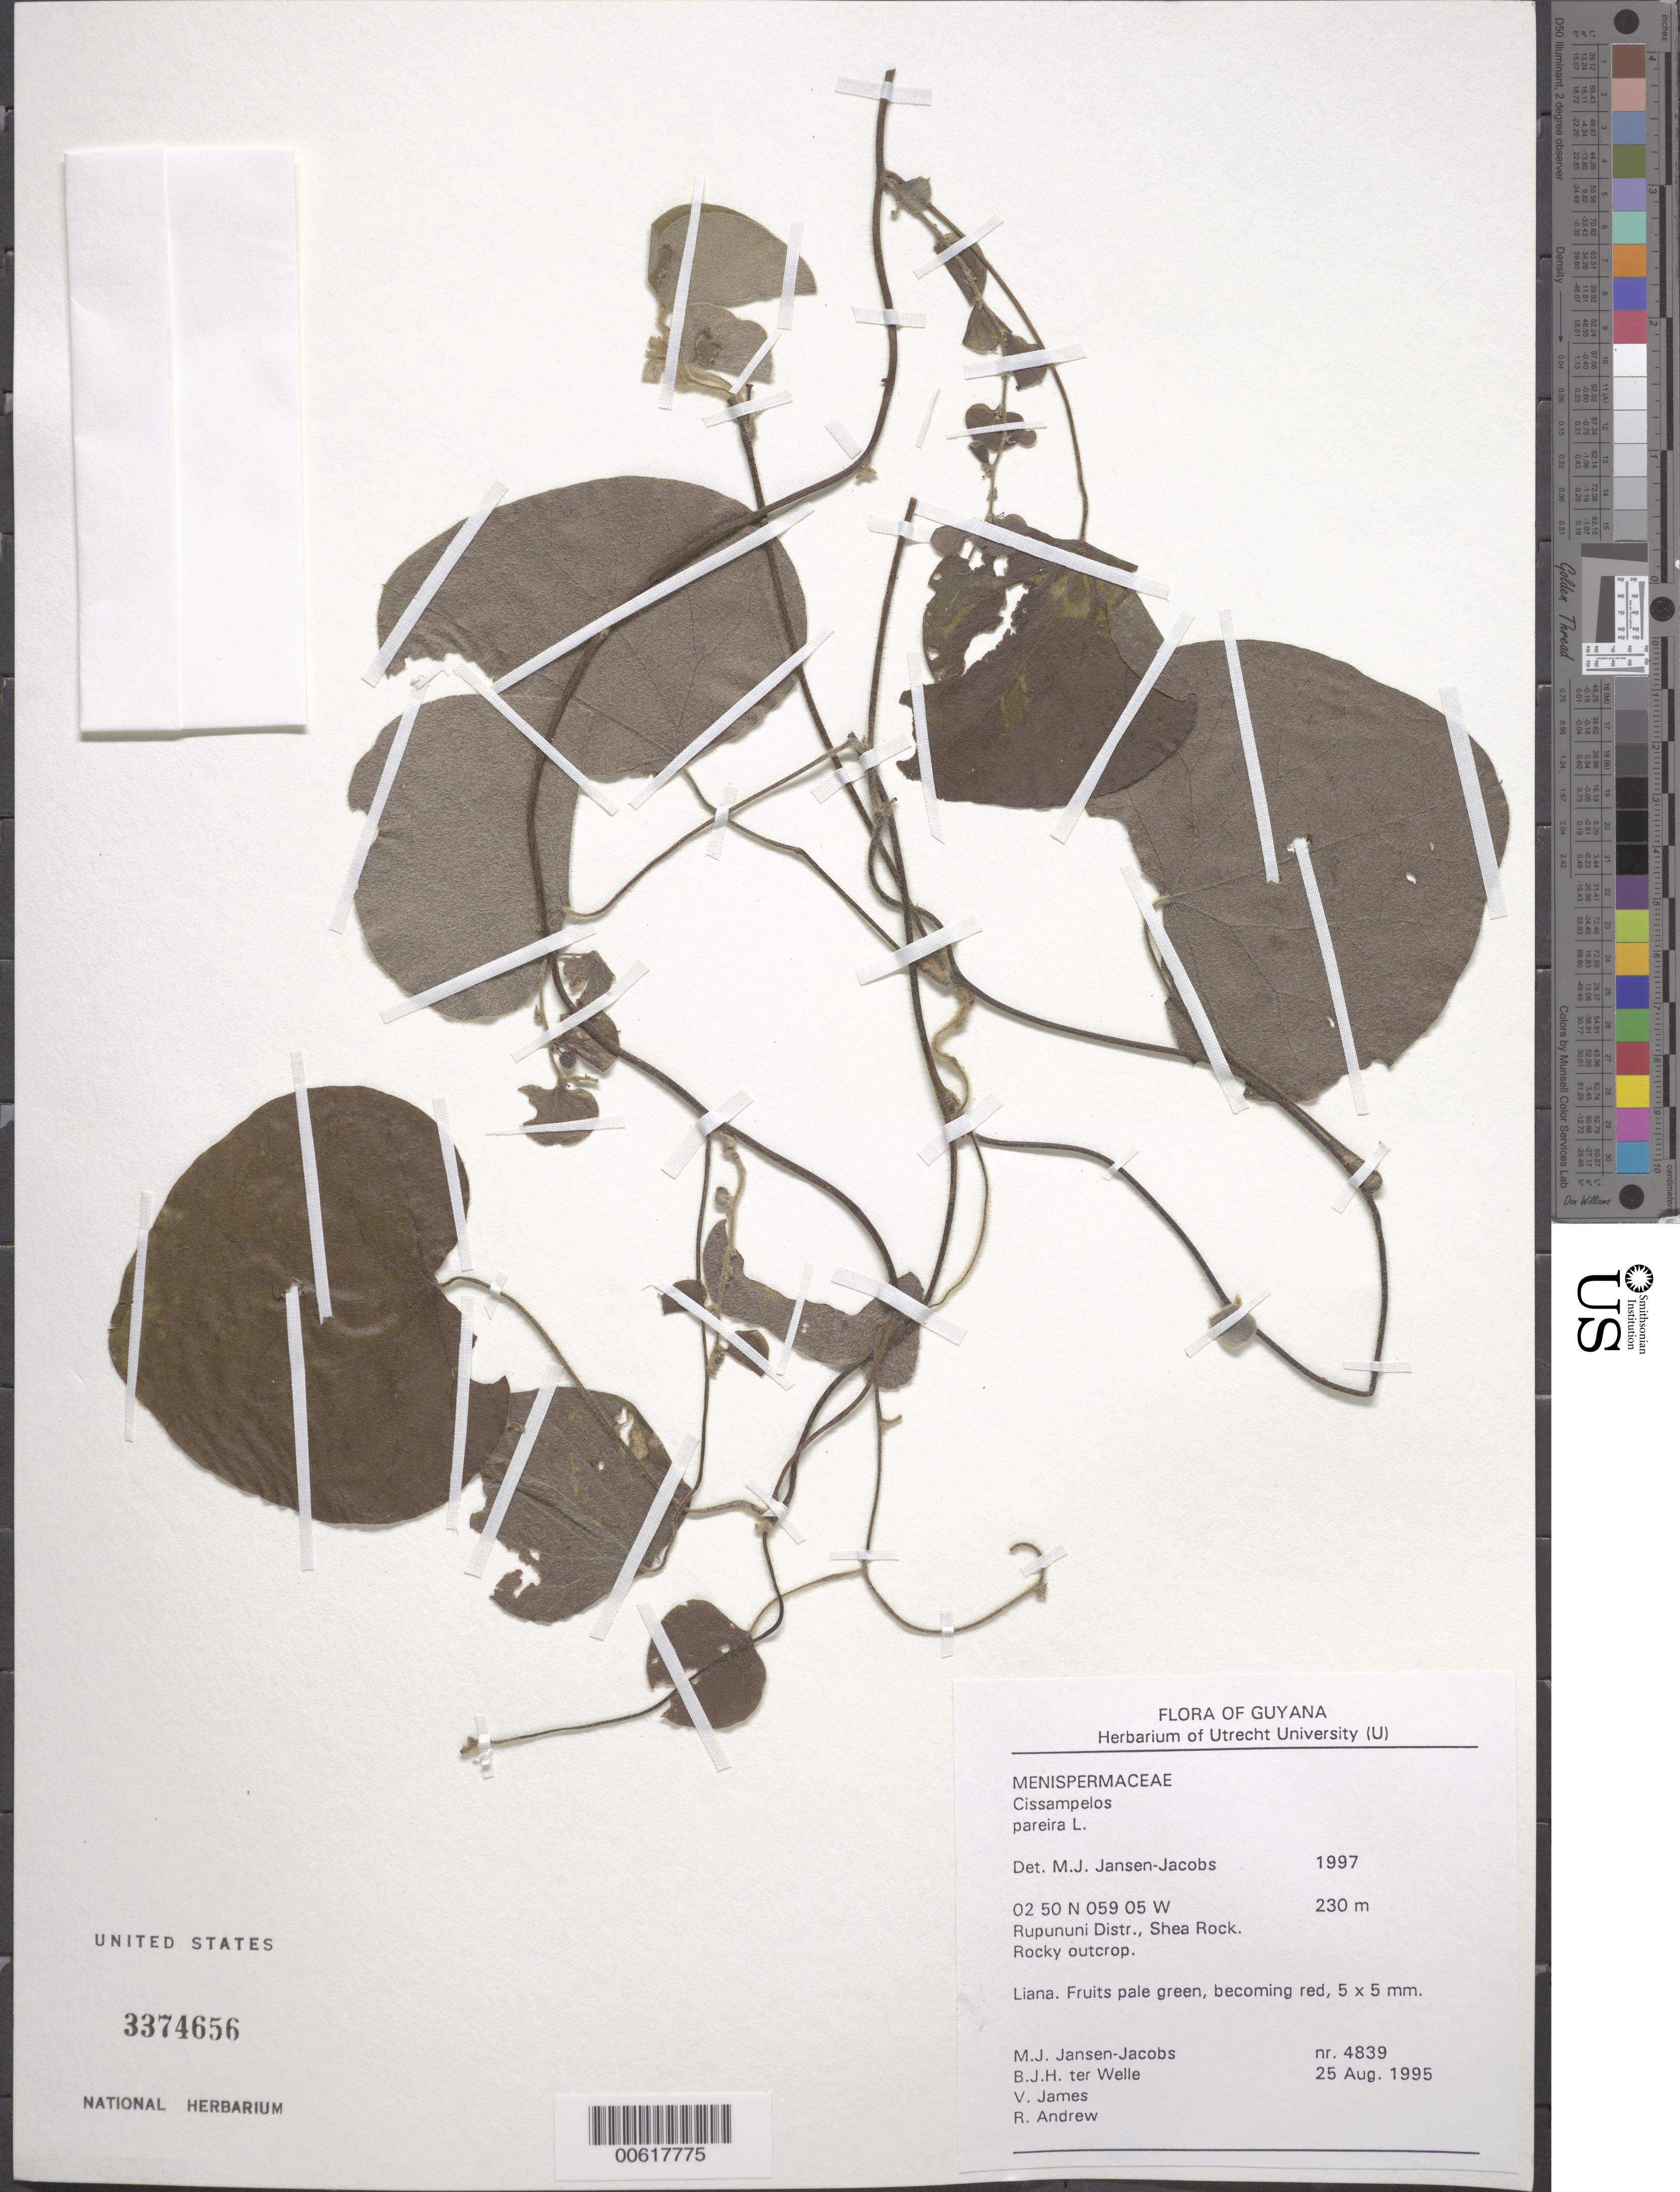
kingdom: Plantae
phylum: Tracheophyta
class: Magnoliopsida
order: Ranunculales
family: Menispermaceae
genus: Cissampelos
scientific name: Cissampelos pareira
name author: L.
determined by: Jansen-Jacobs, M. J., (U), Nationaal Herbarium Nederland, Utrecht University branch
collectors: M. J. Jansen-Jacobs, B. Welle, V. James & R. Andrew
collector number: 4839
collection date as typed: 25-Aug-95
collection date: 1995-08-25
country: Guyana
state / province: U. Takutu-U. Essequibo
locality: Shea Rock, Rupununi Dist.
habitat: Rocky outcrop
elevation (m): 230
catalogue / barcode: US 3374656